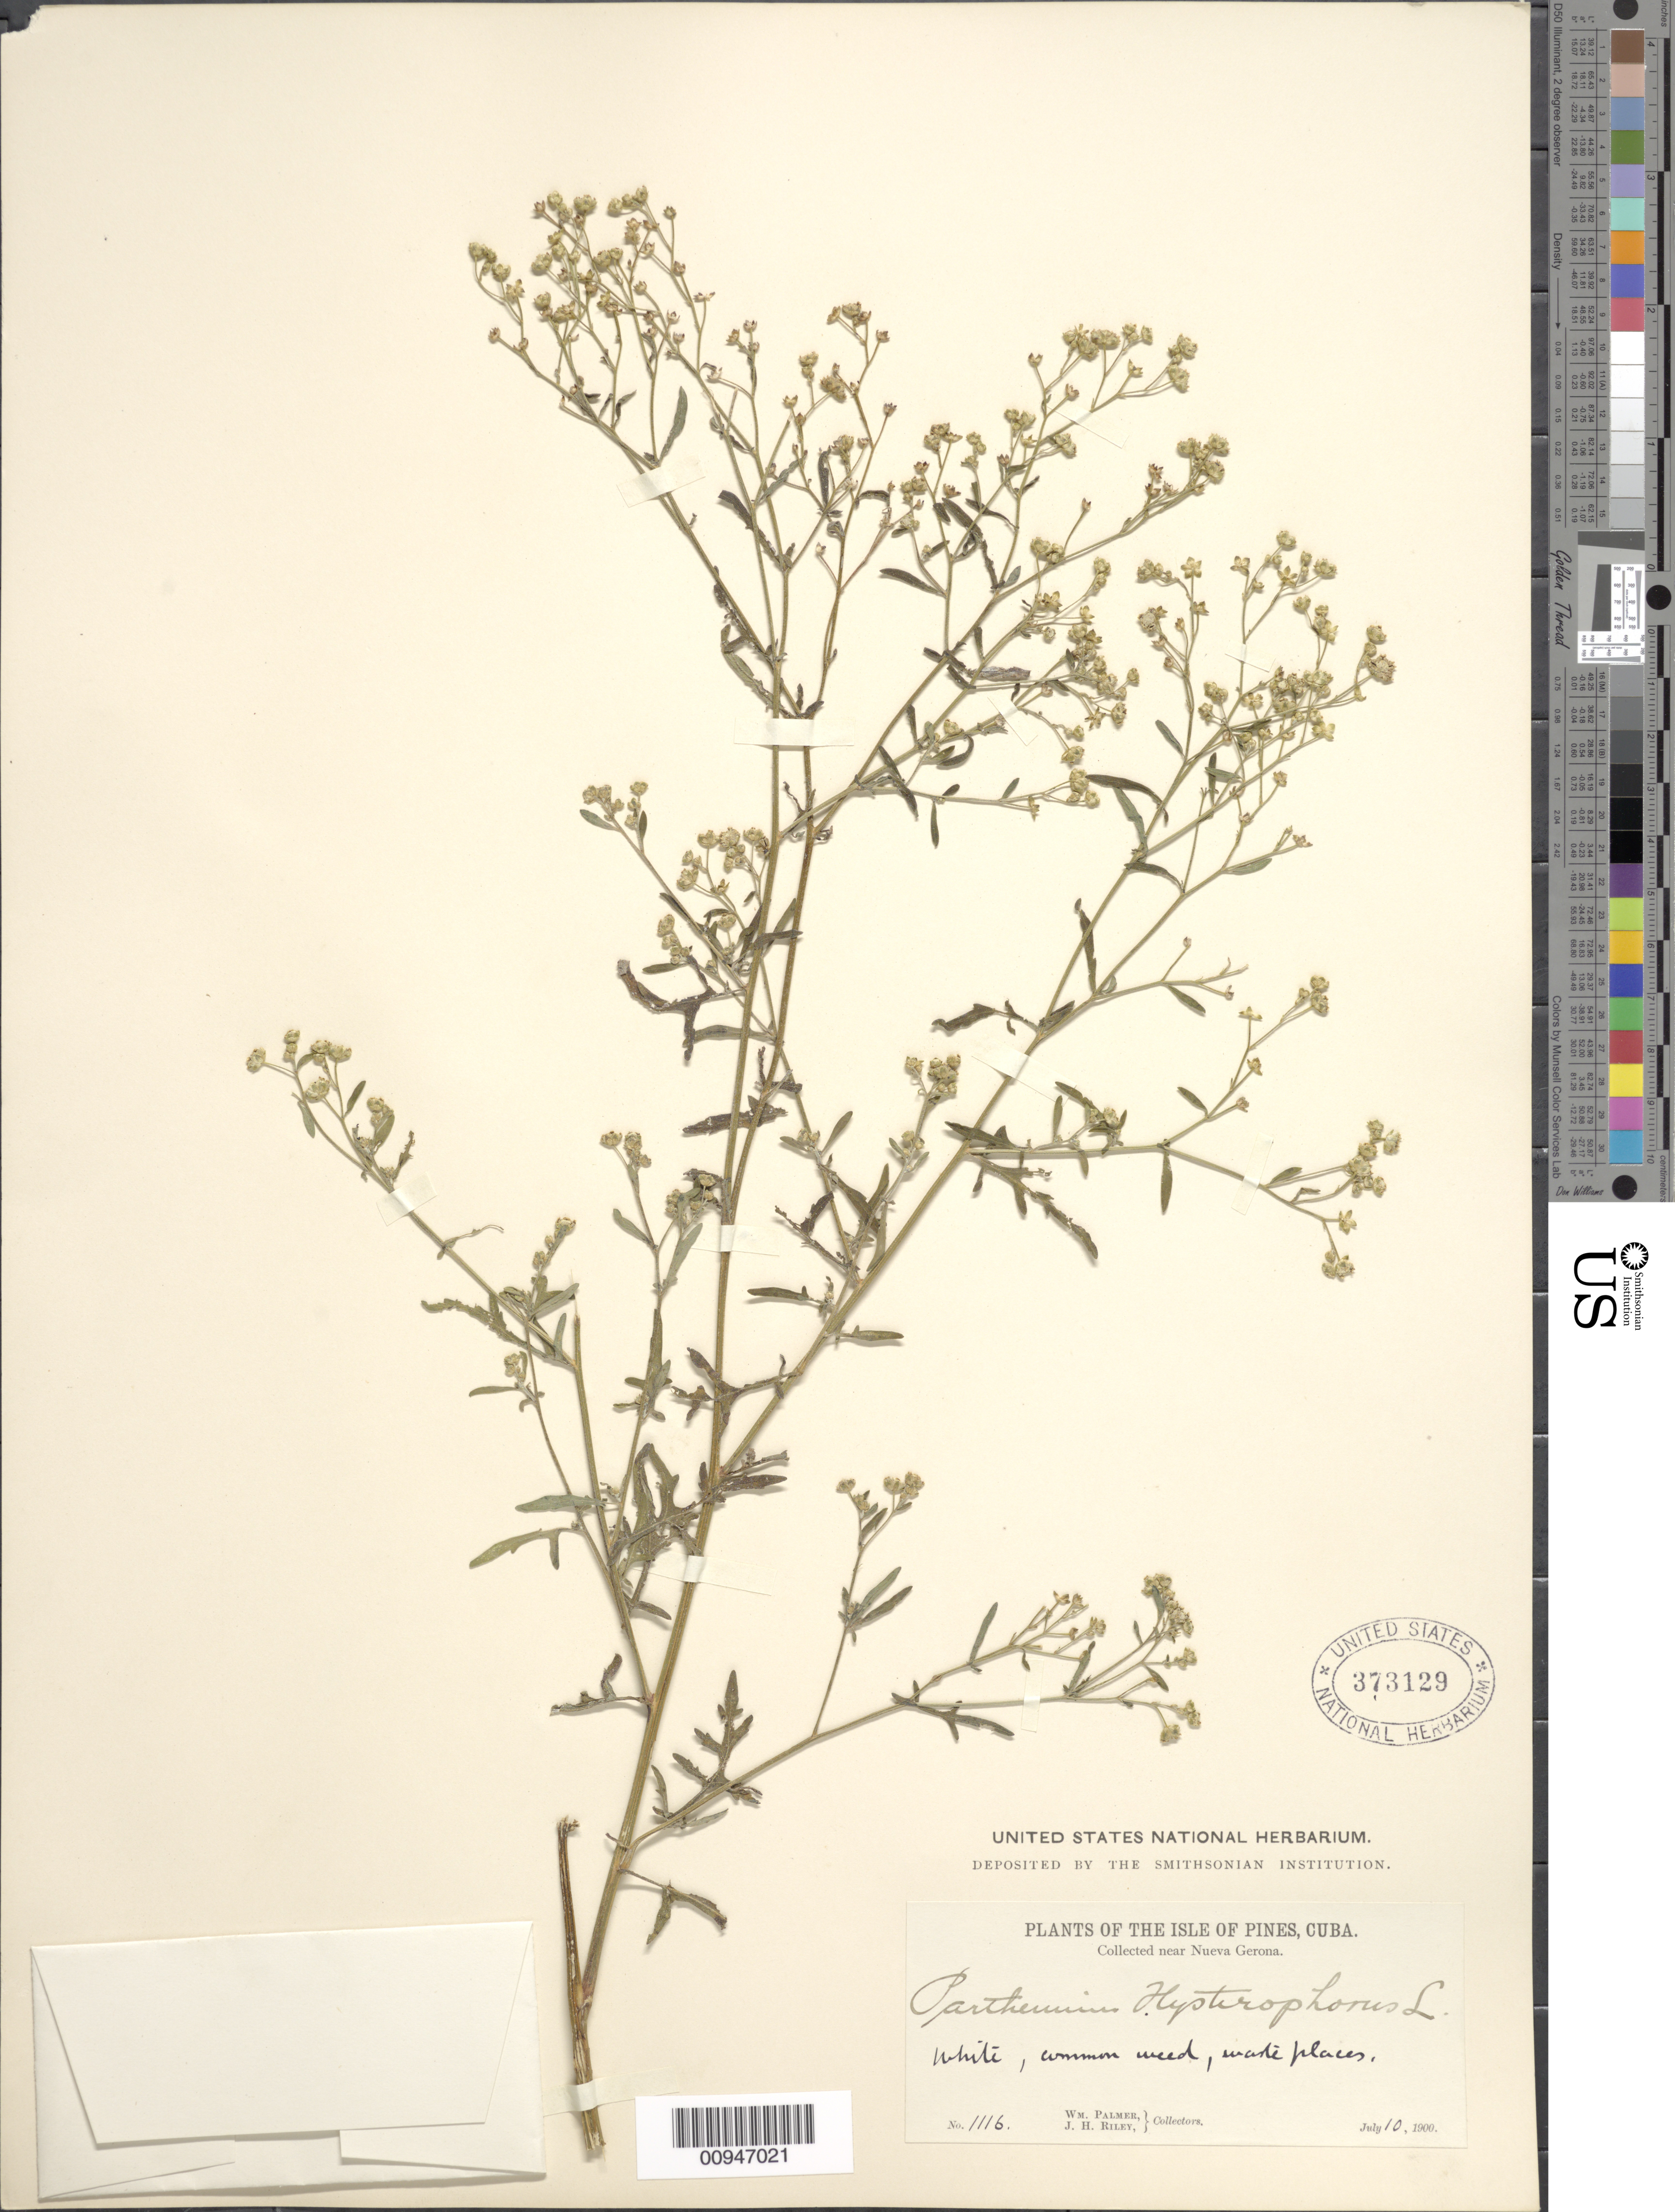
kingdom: Plantae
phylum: Tracheophyta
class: Magnoliopsida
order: Asterales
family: Asteraceae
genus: Parthenium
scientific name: Parthenium hysterophorus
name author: L.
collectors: W. Palmer & J. H. Riley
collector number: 1116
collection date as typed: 10 Jul 1900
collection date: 1900-07-10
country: Cuba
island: Isla de la Juventud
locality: Isle of Pines, Near Nueva Gerona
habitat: Waste places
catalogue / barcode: US 373129